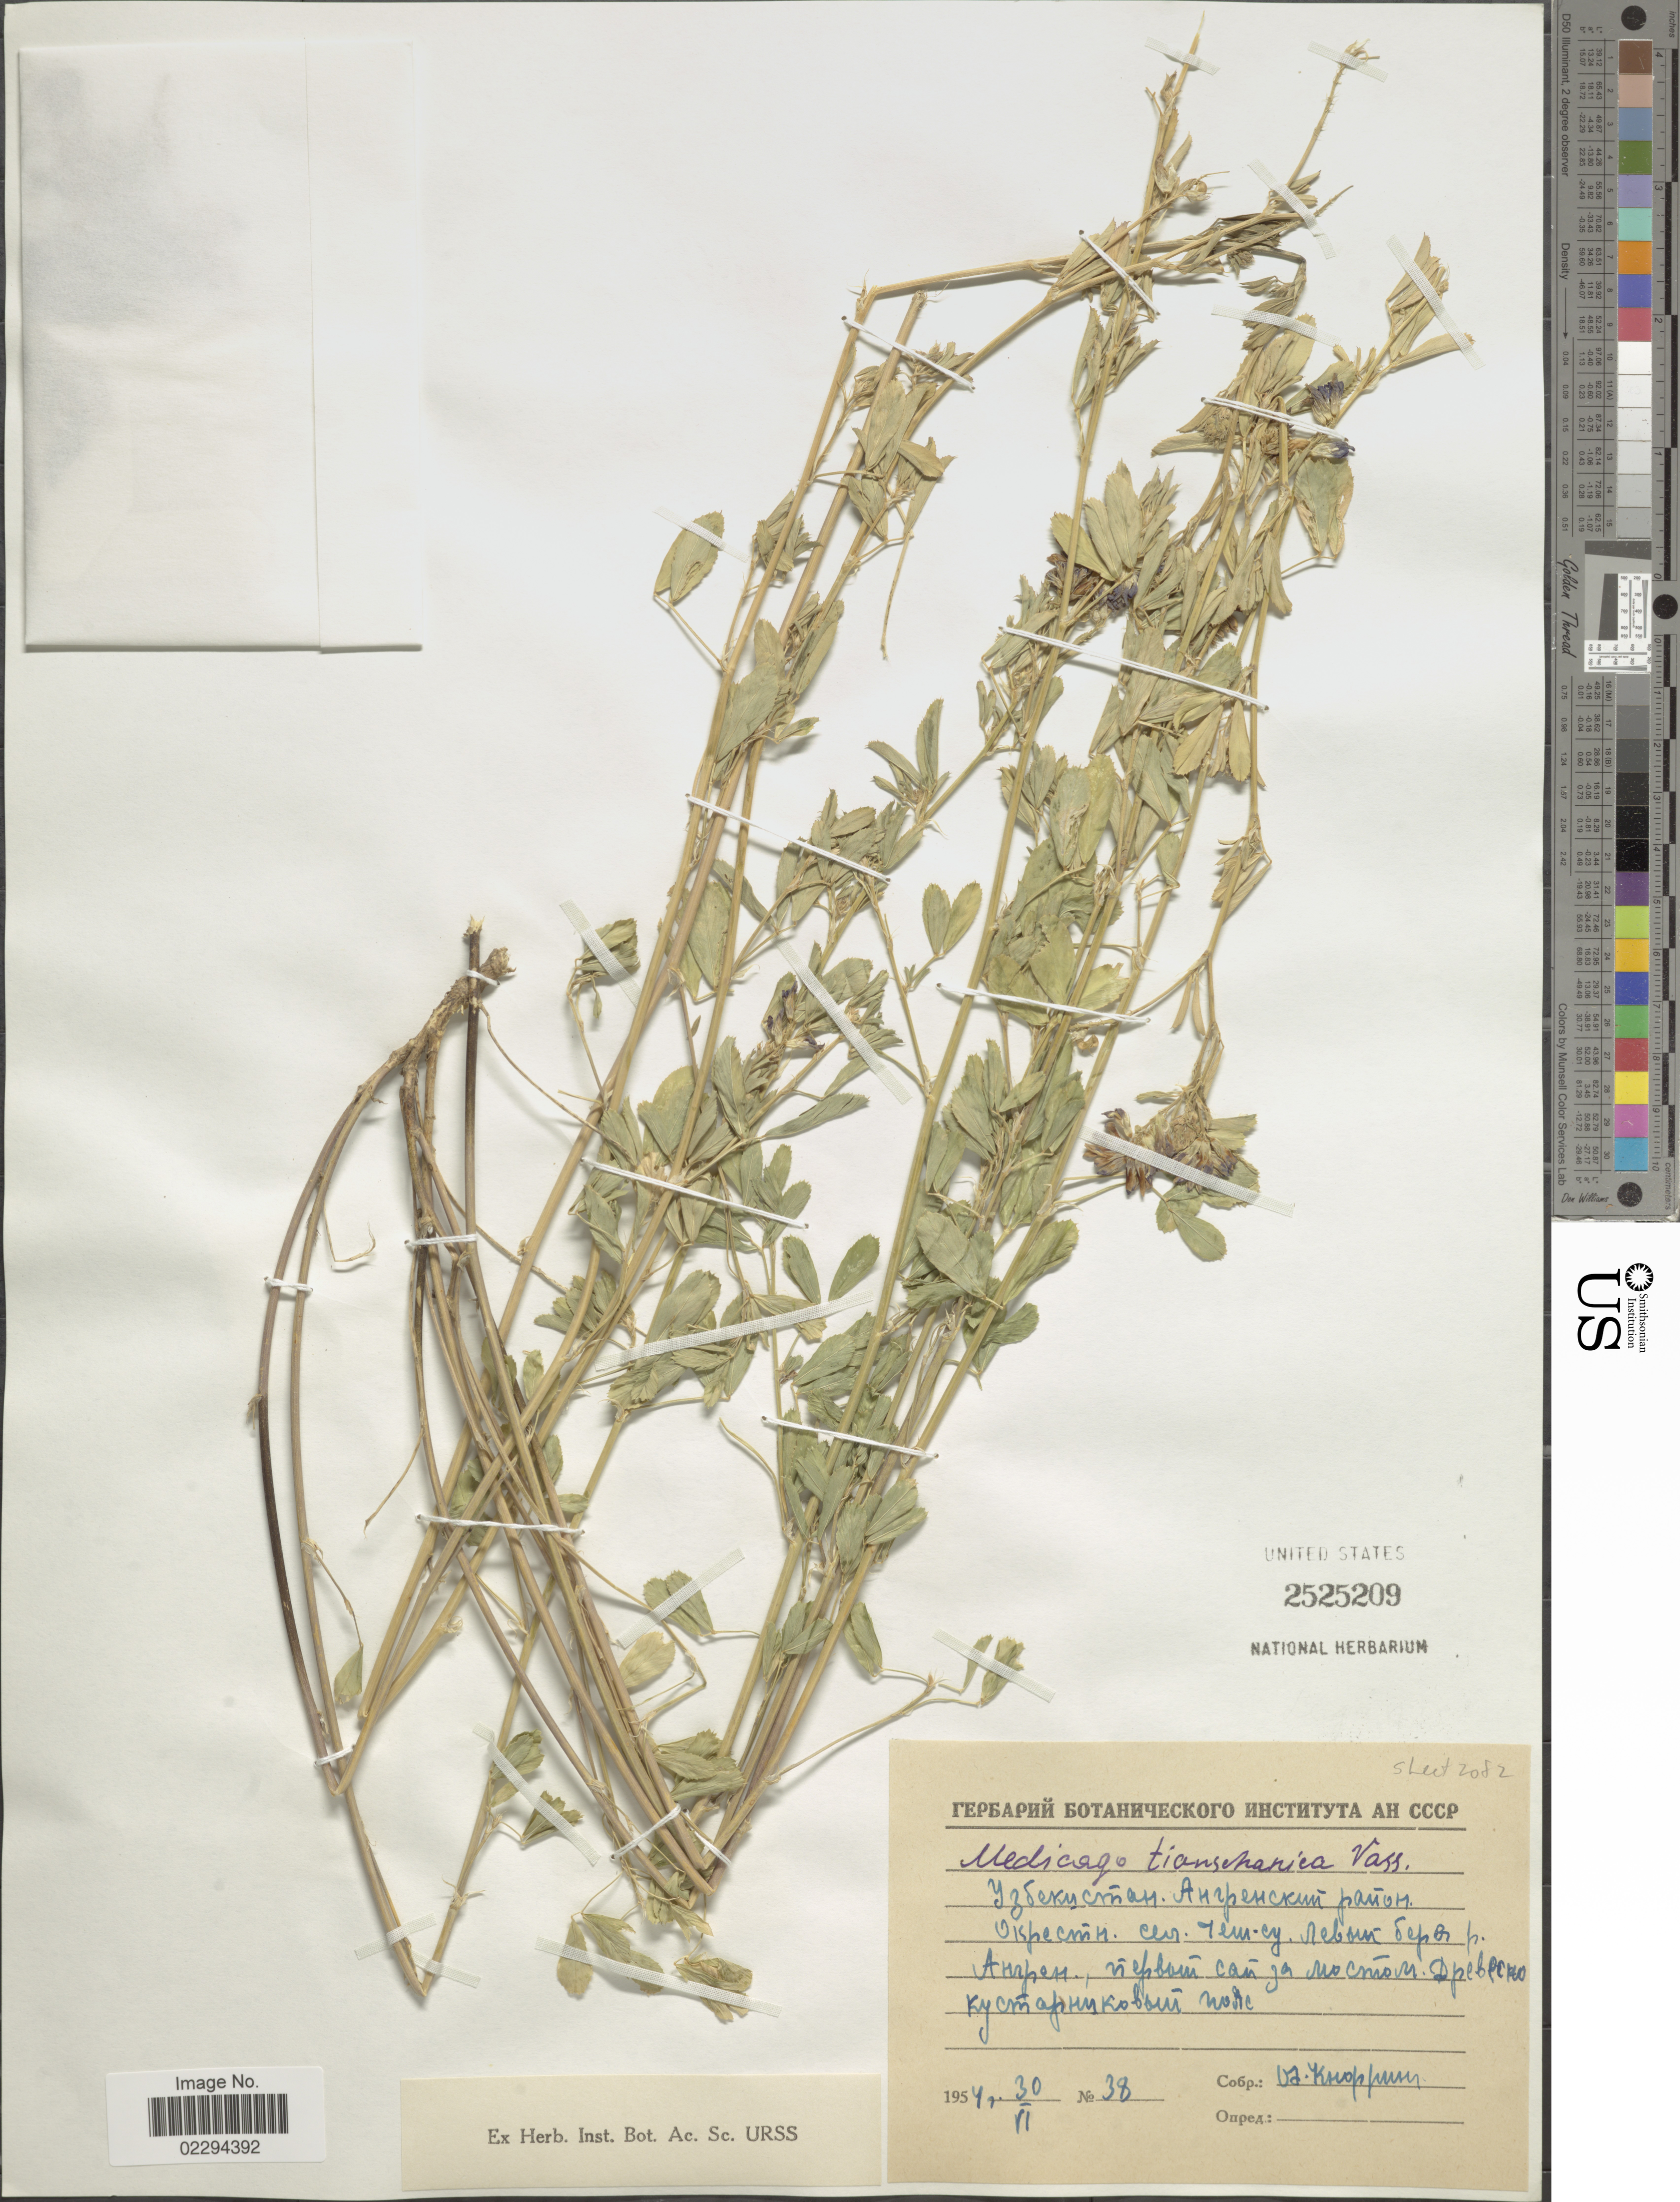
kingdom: Plantae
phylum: Tracheophyta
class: Magnoliopsida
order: Fabales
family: Fabaceae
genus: Medicago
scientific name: Medicago tianschanica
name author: Vassilcz.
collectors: O. Knorring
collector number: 38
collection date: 1954-06-30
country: Uzbekistan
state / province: Toshkent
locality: Angren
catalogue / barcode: US 2525209